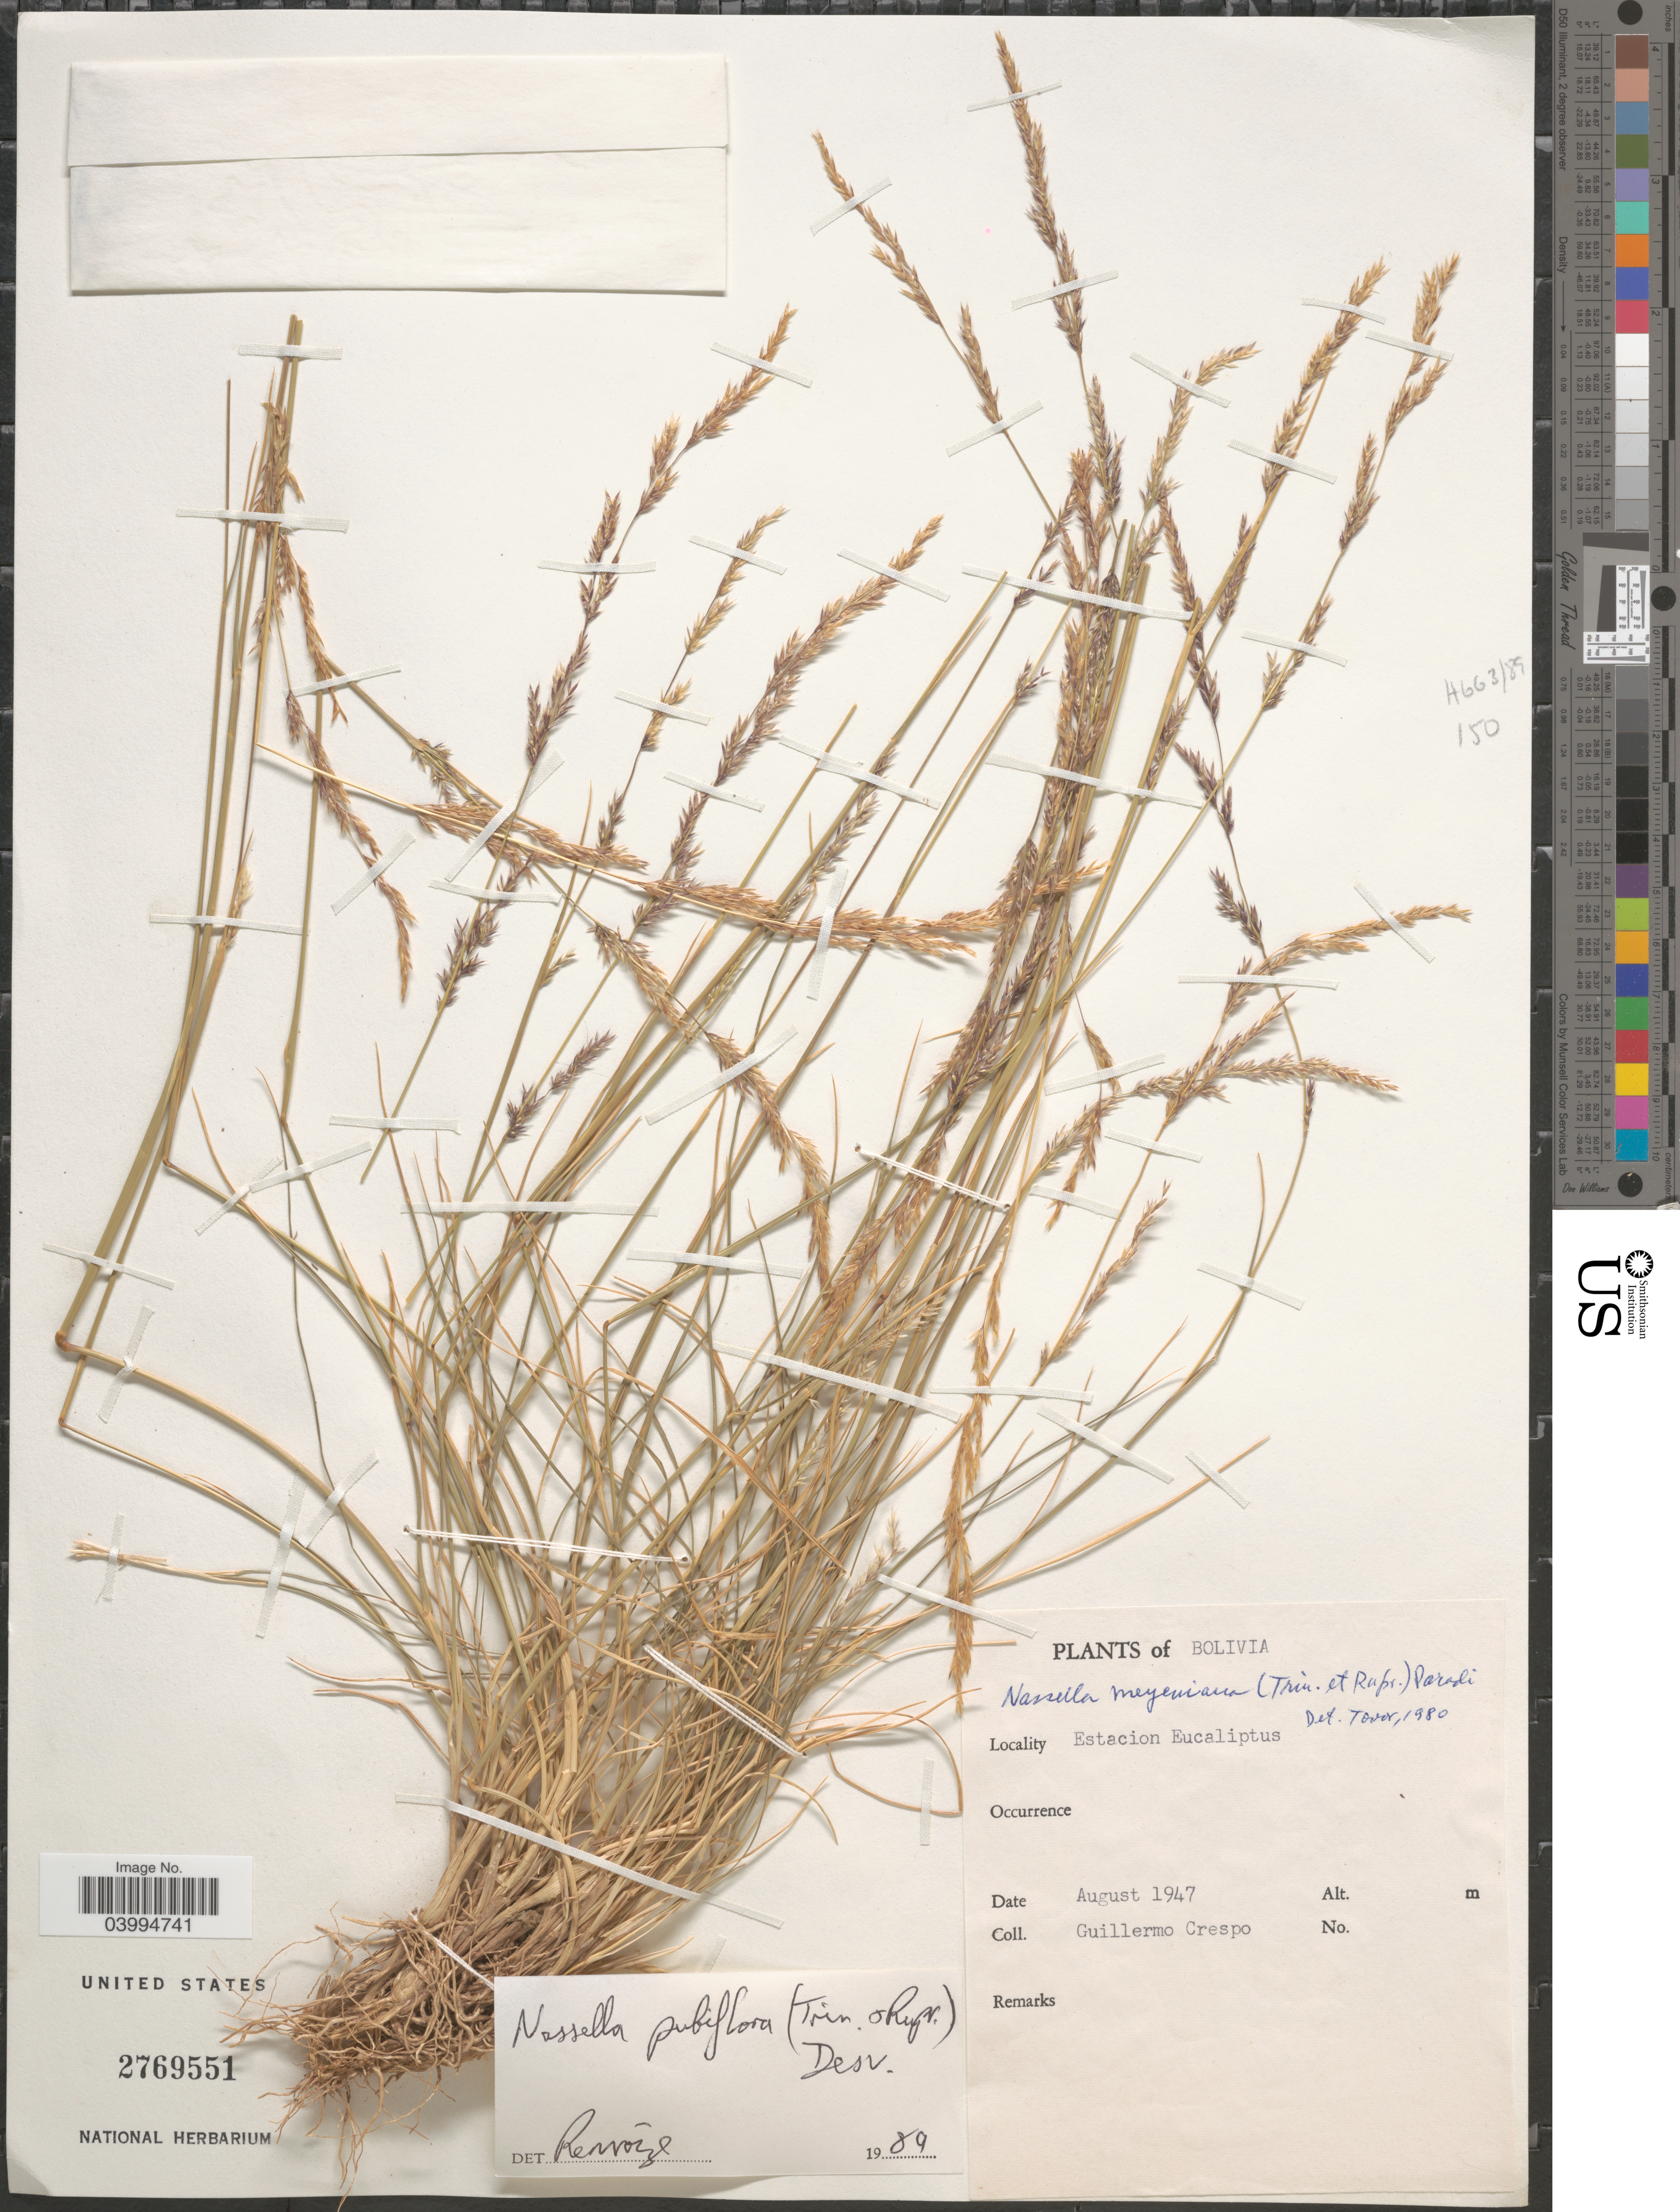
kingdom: Plantae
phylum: Tracheophyta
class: Liliopsida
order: Poales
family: Poaceae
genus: Nassella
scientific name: Nassella pubiflora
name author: (Trin. & Rupr.) É. Desv.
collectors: G. Crespo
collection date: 1947-08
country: Bolivia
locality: Estacion Eucaliptus.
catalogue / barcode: US 2769551